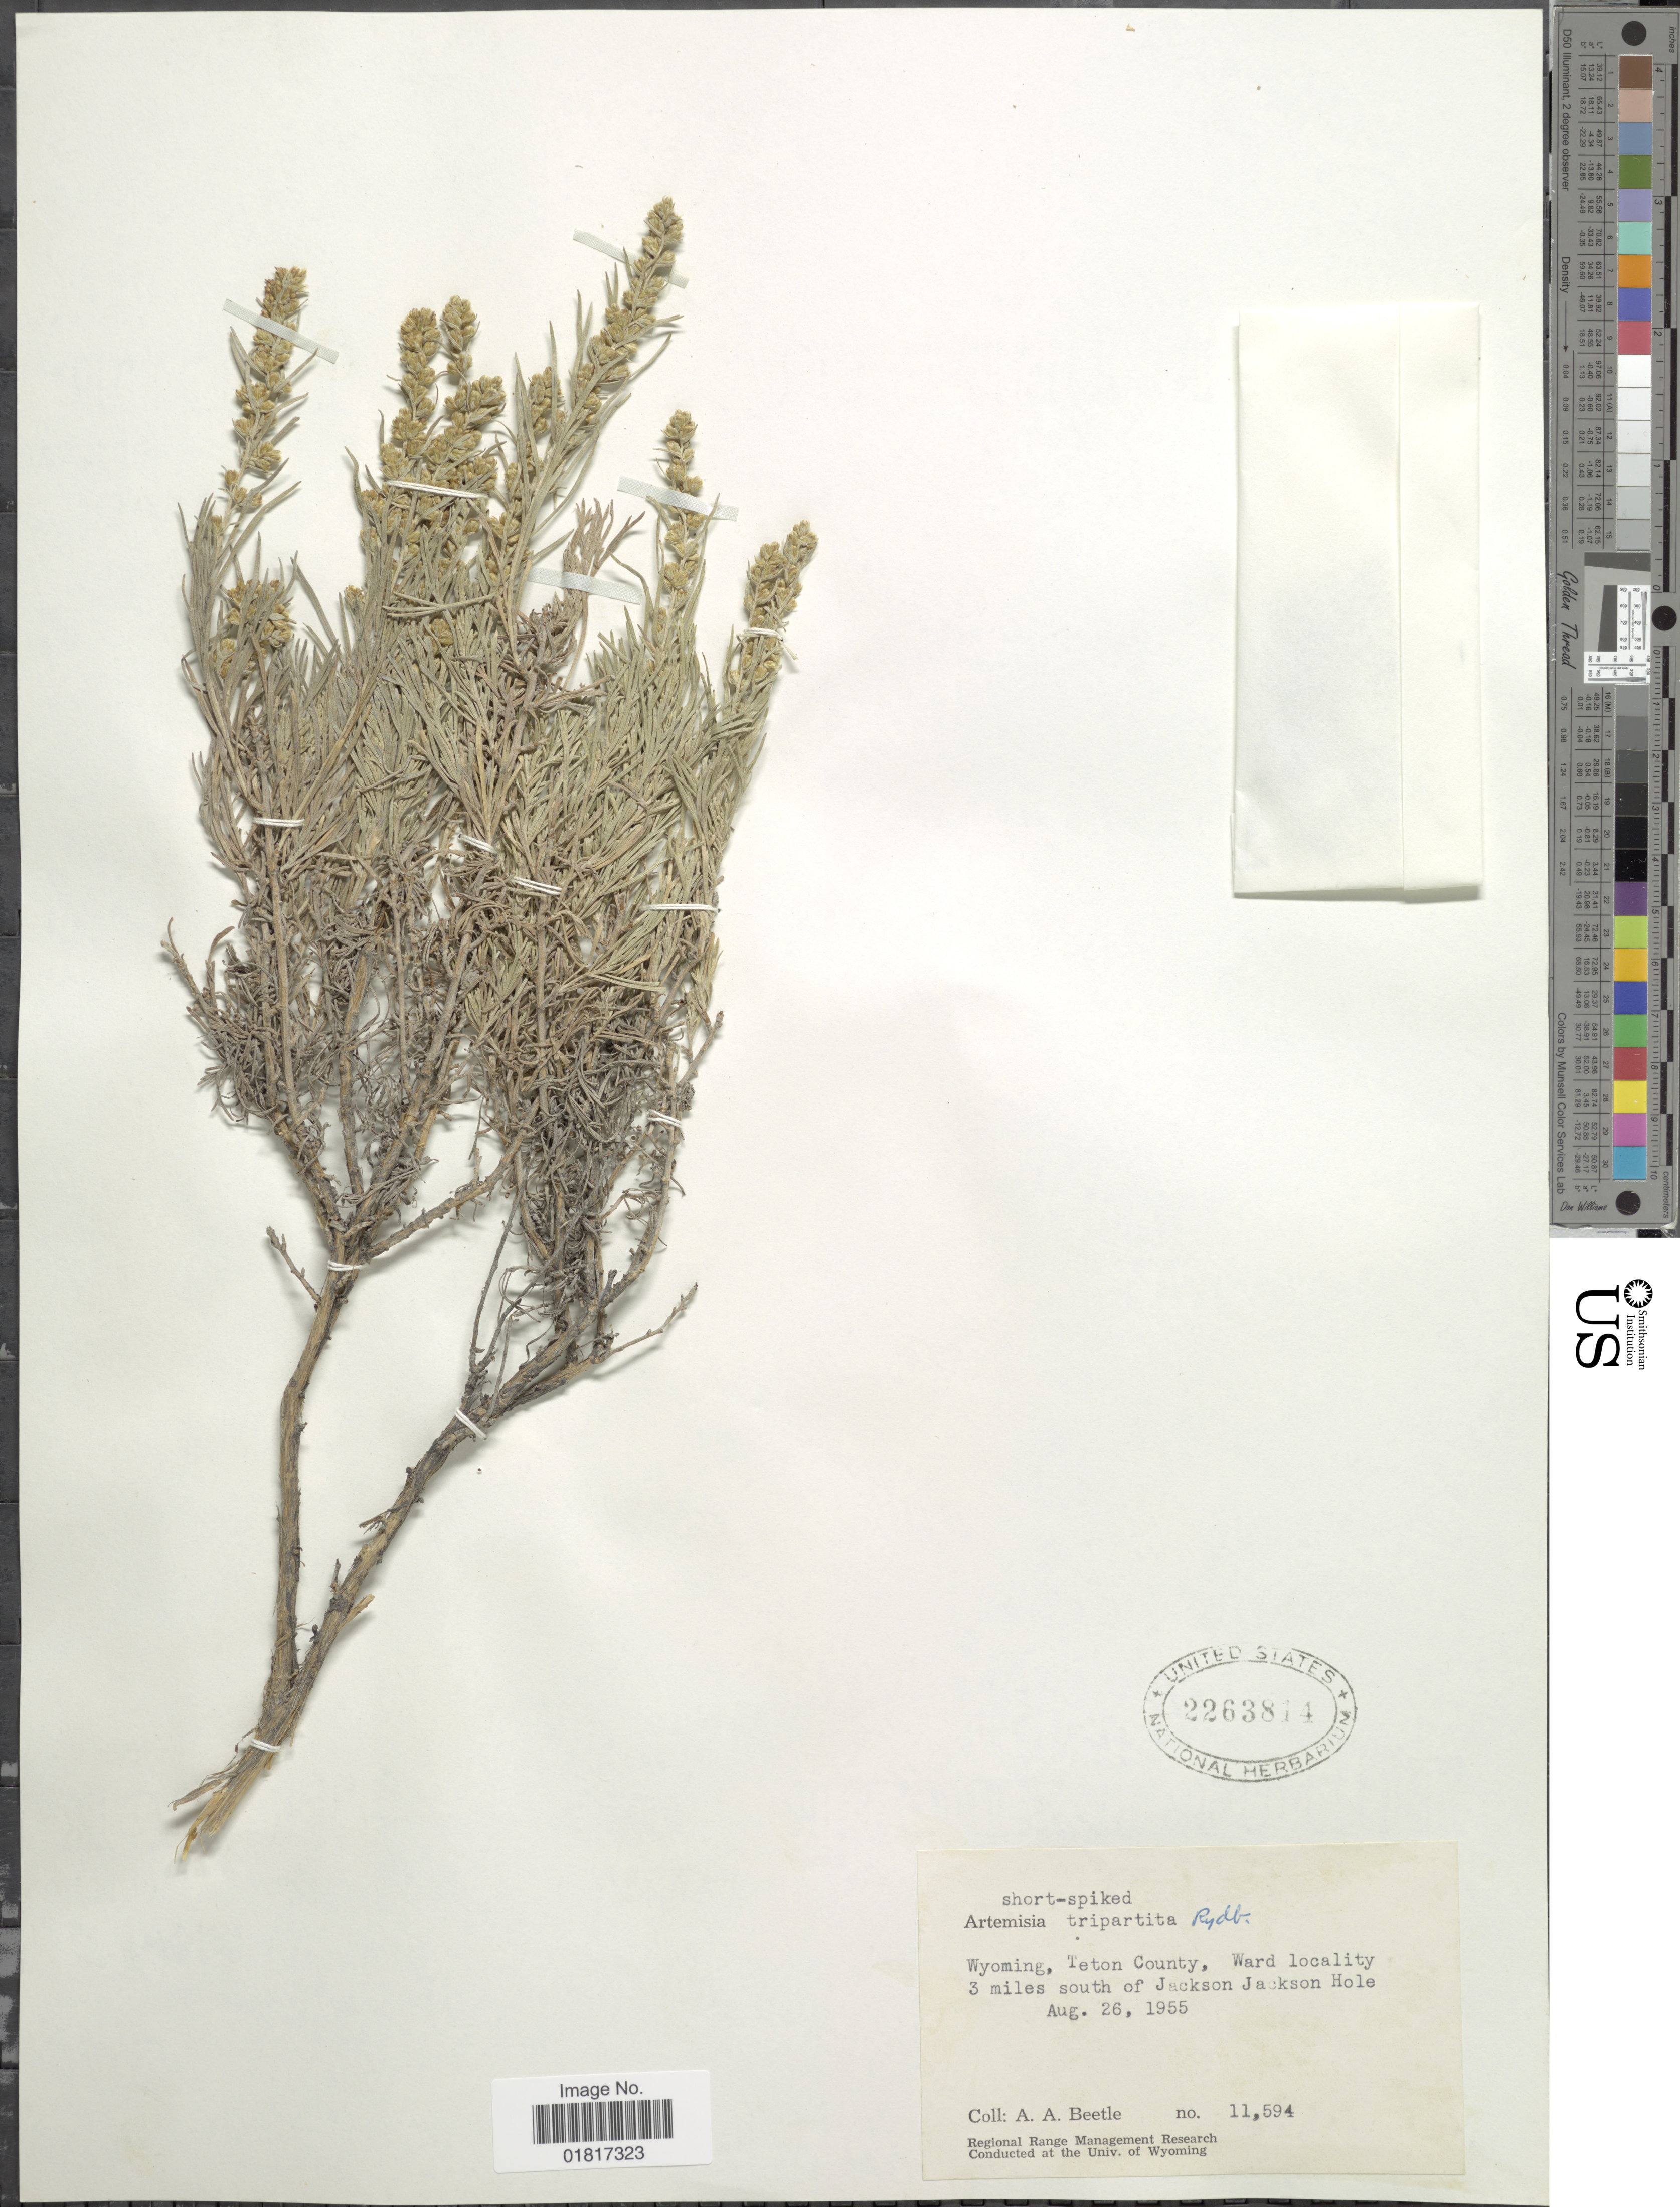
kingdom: Plantae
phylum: Tracheophyta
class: Magnoliopsida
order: Asterales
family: Asteraceae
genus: Artemisia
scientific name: Artemisia tripartita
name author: Rydb.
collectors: A. A. Beetle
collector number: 11594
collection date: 1955-08-26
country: United States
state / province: Wyoming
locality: Teton County, Ward locality 3 miles south of Jackson Jackson Hole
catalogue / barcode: US 2263814